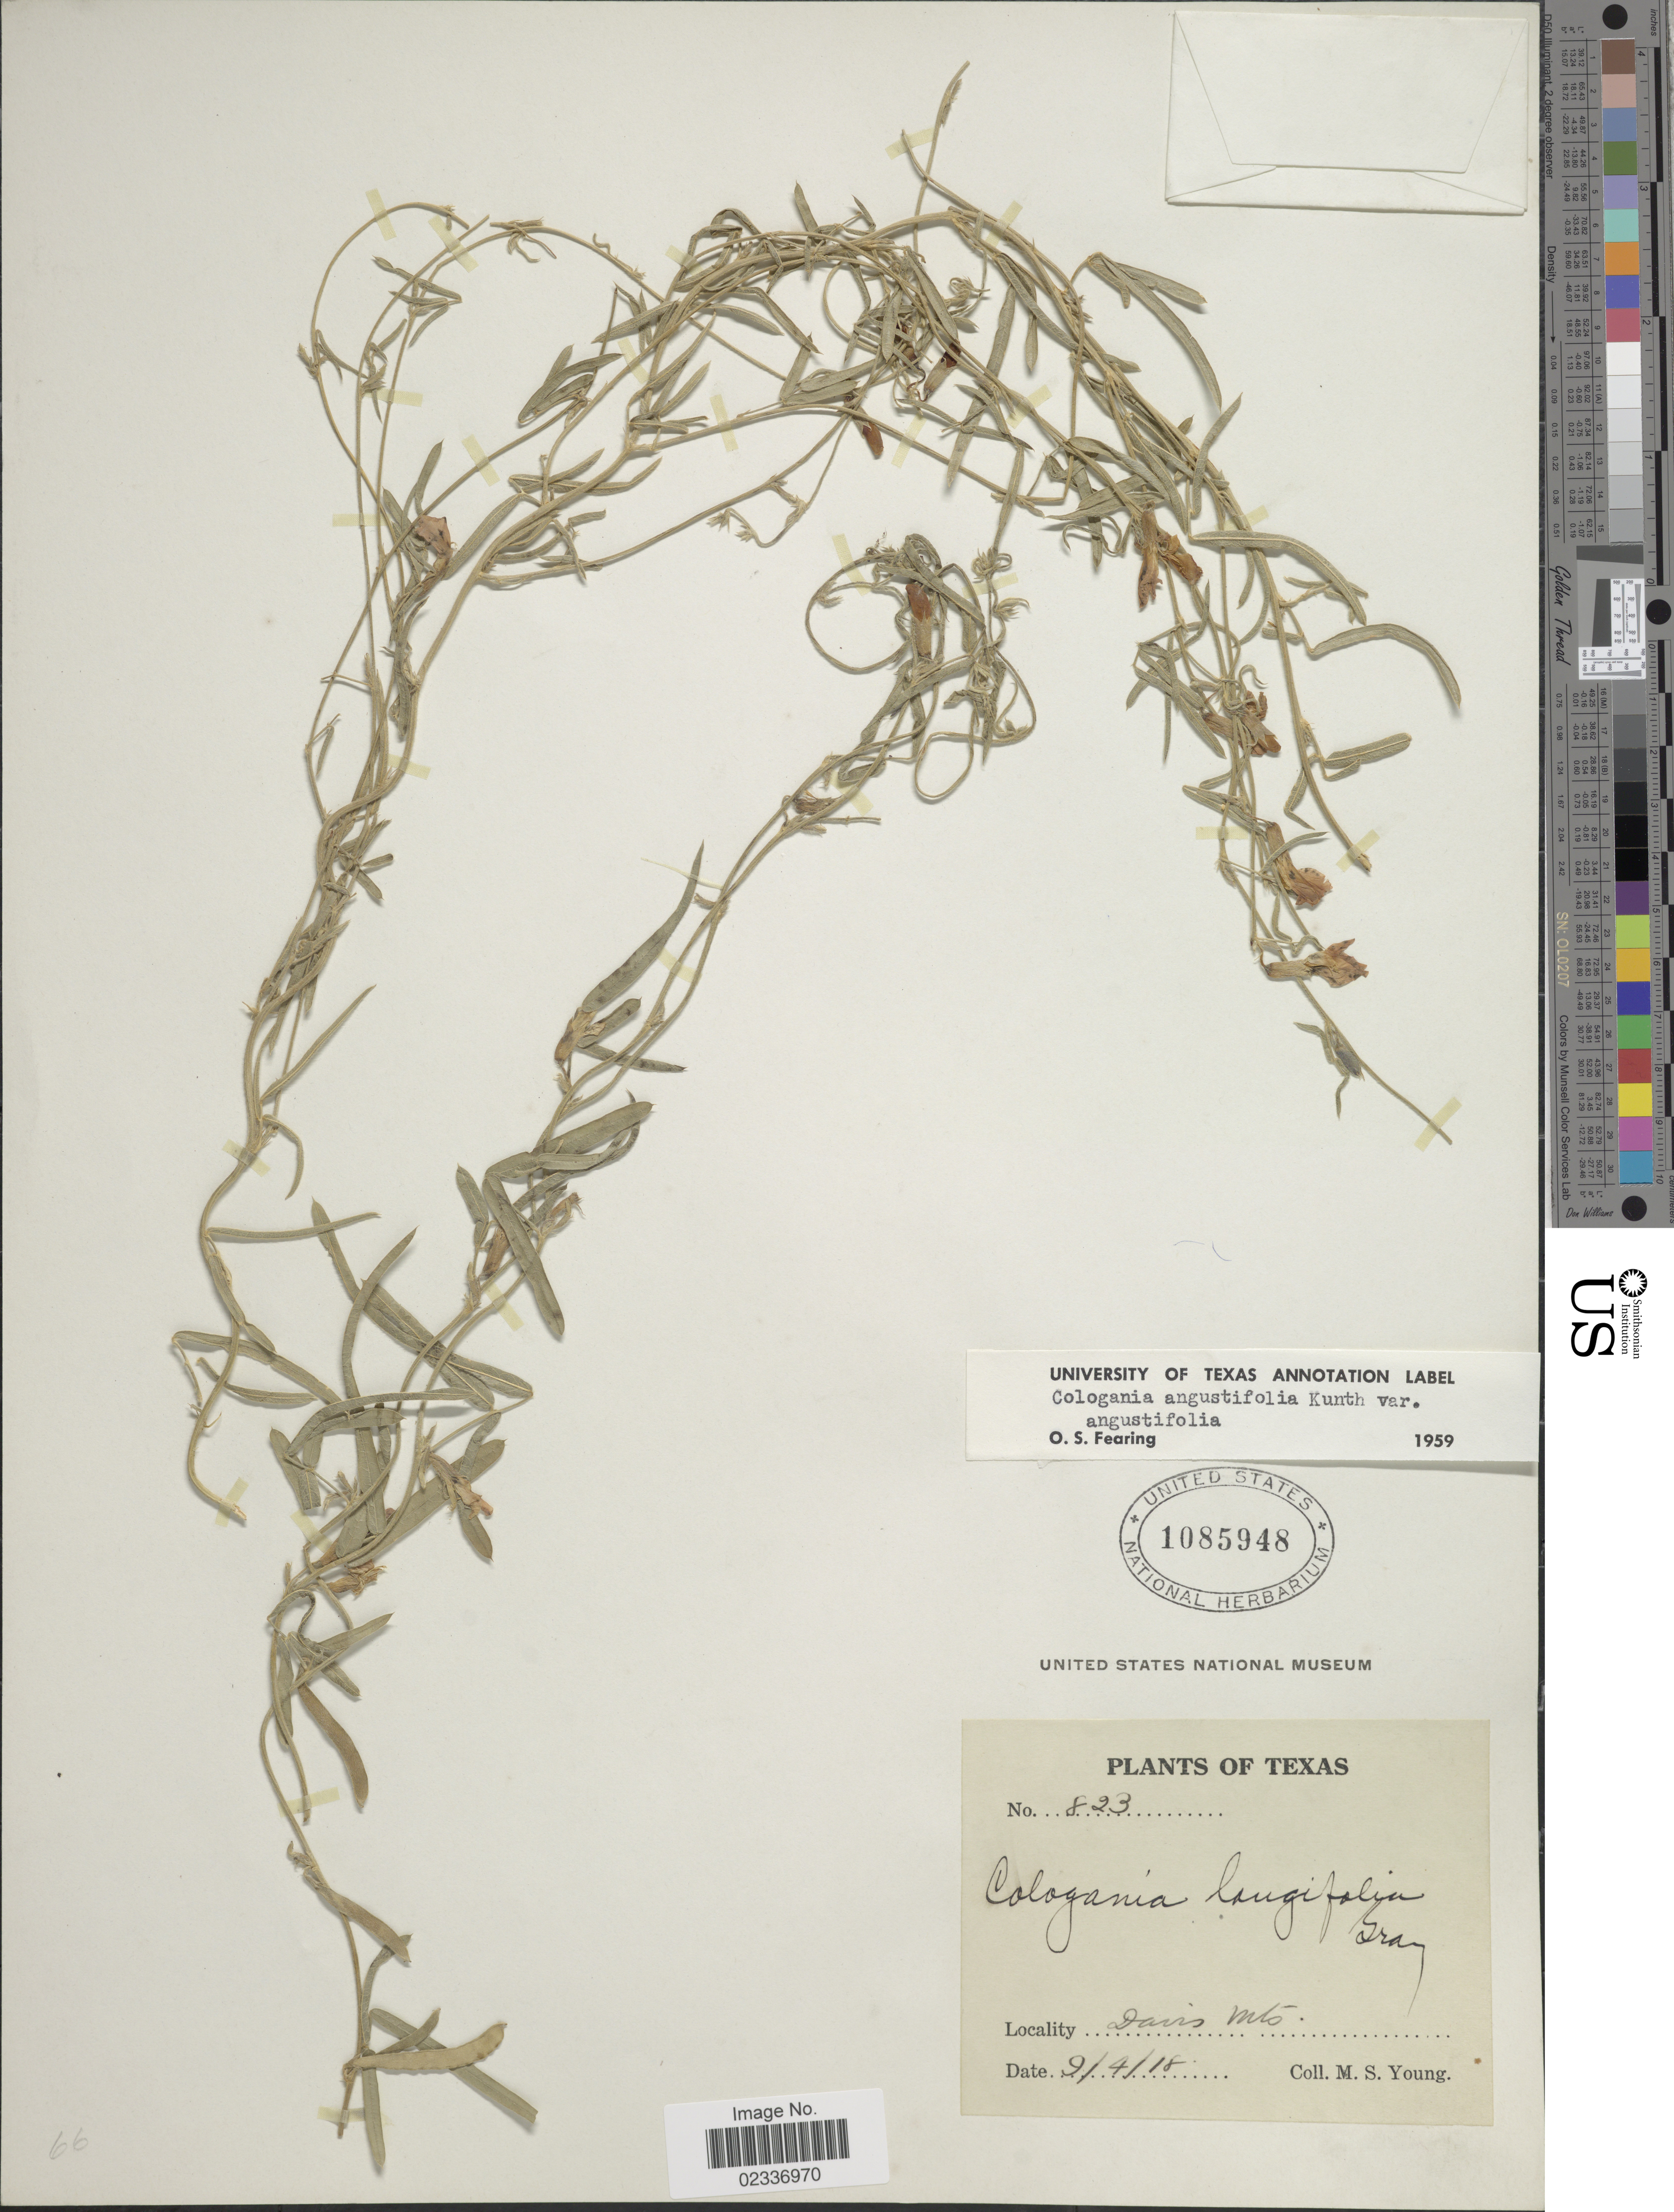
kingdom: Plantae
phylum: Tracheophyta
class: Magnoliopsida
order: Fabales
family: Fabaceae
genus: Cologania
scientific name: Cologania angustifolia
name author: Kunth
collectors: M. Young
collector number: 823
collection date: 1918-09-04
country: United States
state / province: Texas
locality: Davis Mts.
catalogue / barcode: US 1085948